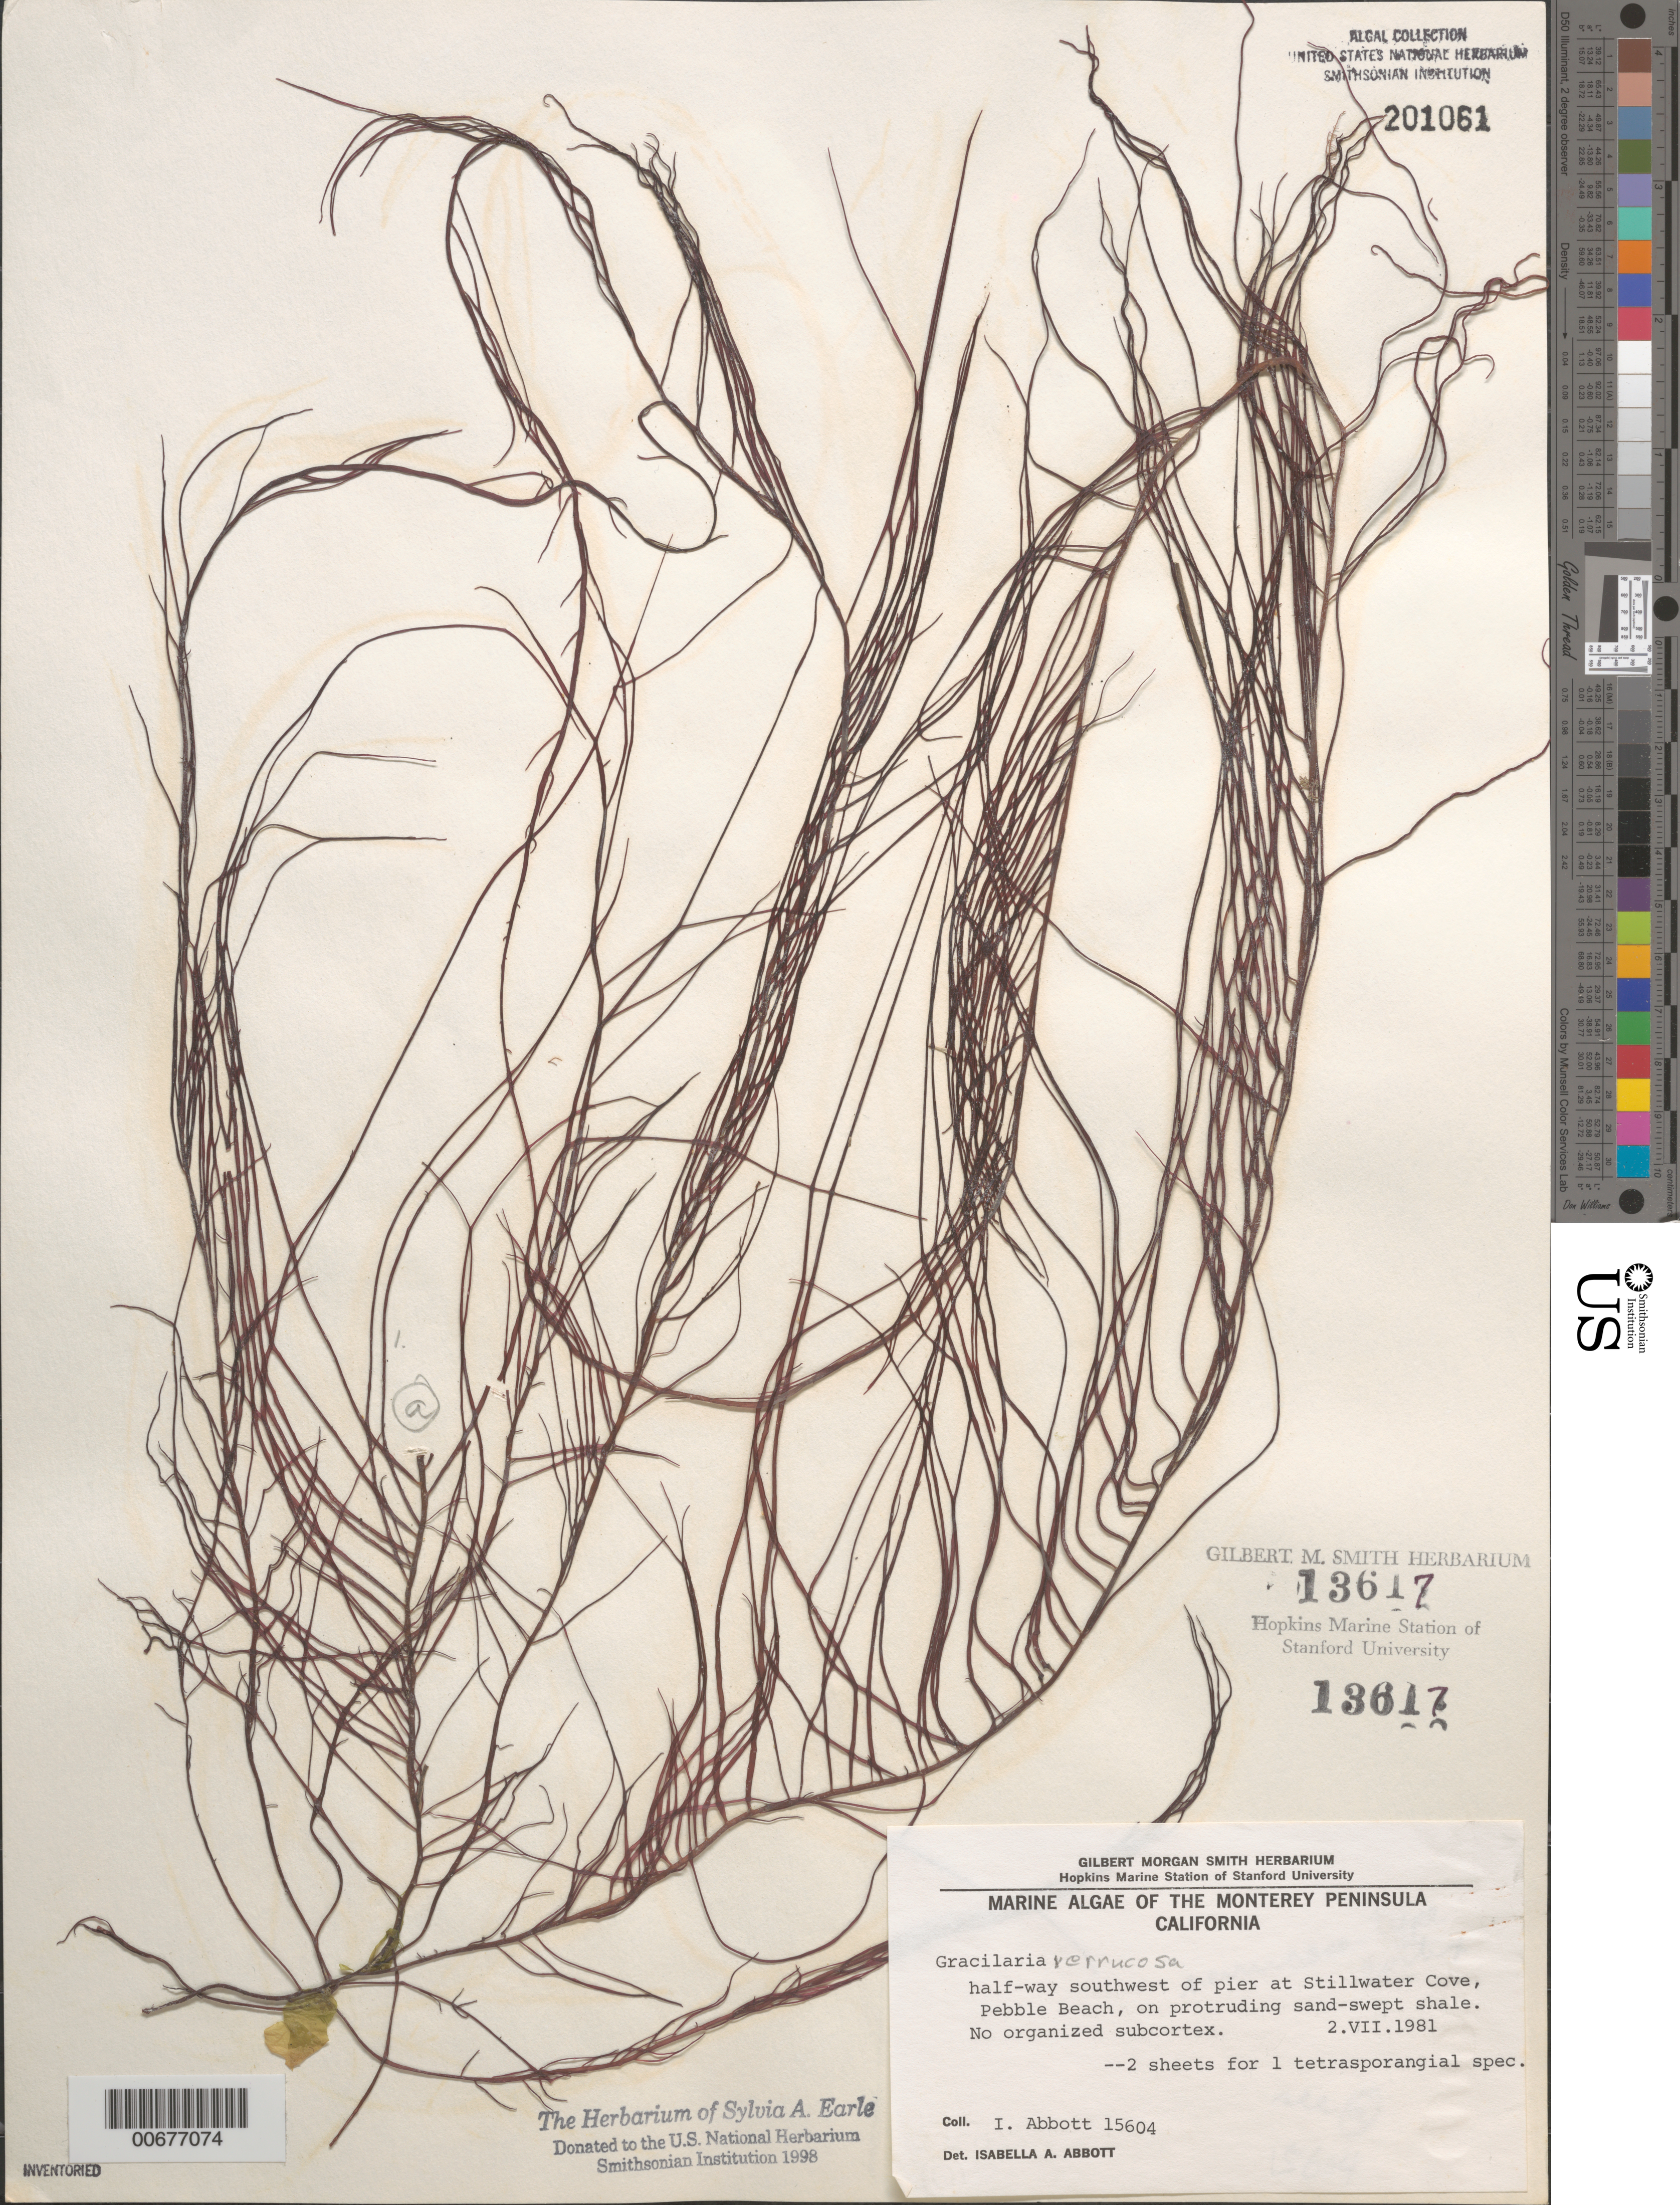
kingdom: Plantae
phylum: Rhodophyta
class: Florideophyceae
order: Gracilariales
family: Gracilariaceae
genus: Gracilariopsis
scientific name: Gracilariopsis longissima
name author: (S.G. Gmel.) Steentoft et al.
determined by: Algae name updating Project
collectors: I. A. Abbott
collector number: IAA 15604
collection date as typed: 02 Jul 1981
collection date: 1981-07-02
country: United States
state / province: California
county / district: Monterey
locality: Stillwater Cove, Pebble Beach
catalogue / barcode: US 201061